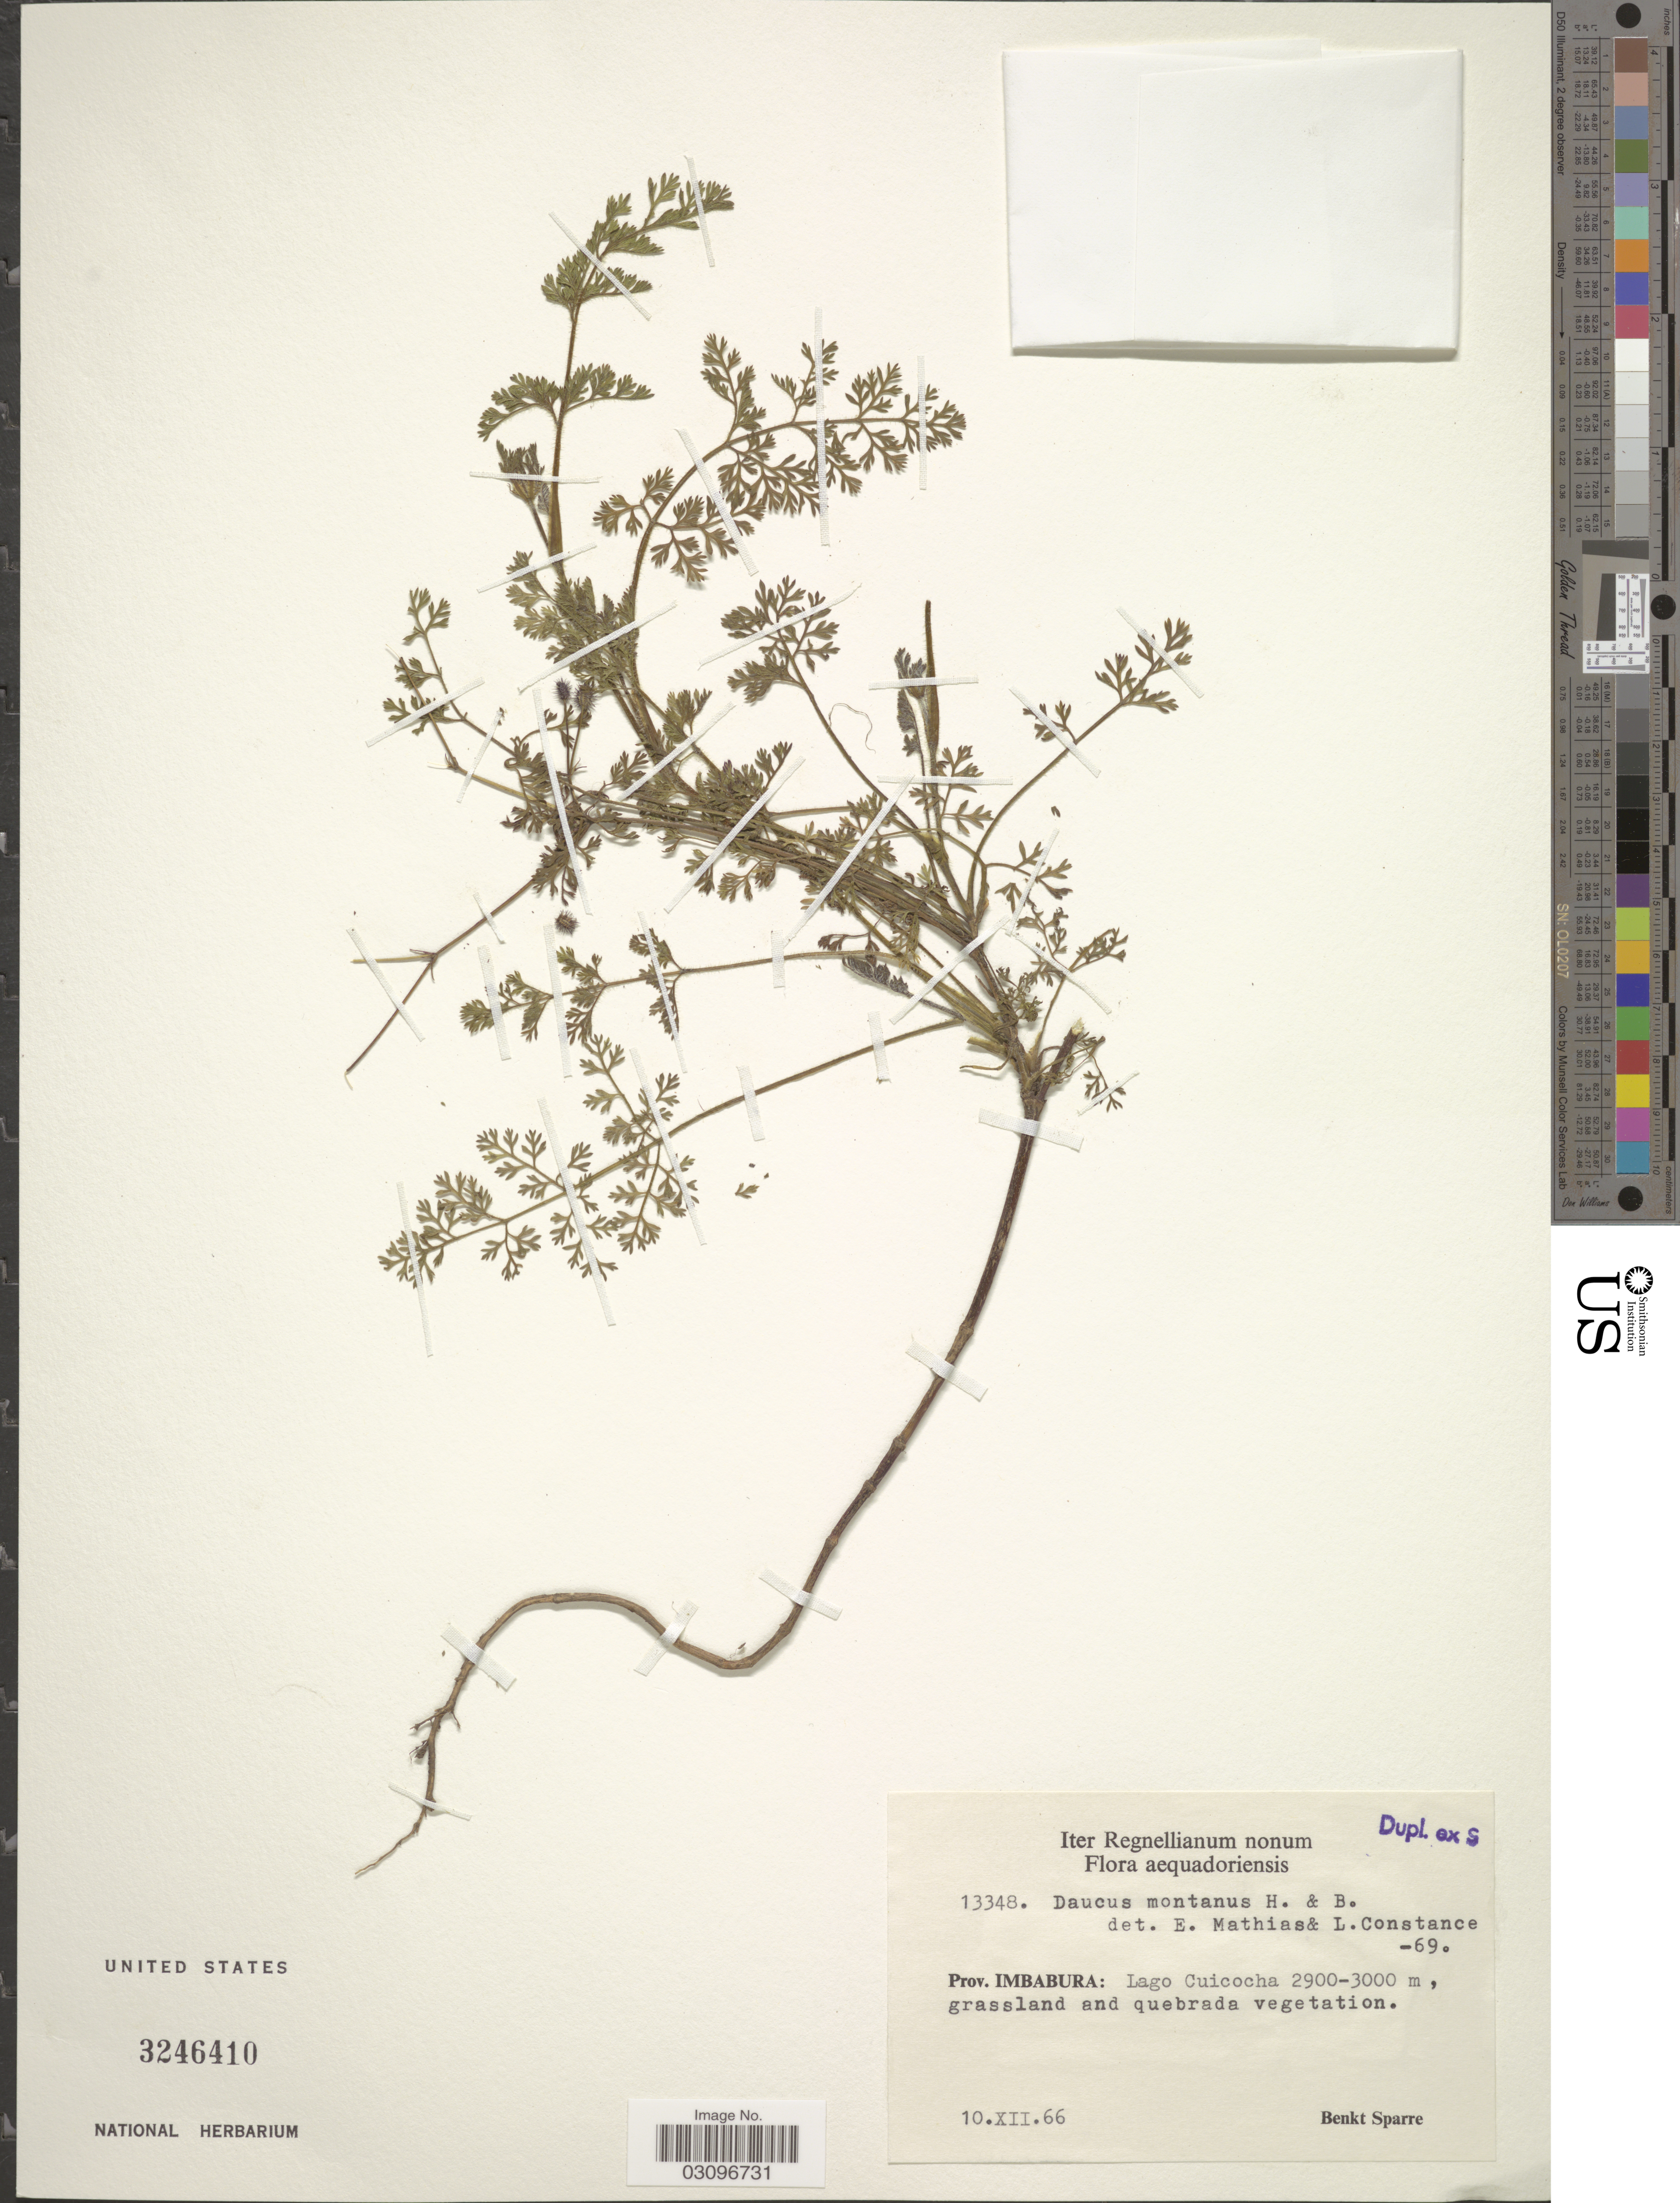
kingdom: Plantae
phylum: Tracheophyta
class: Magnoliopsida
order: Apiales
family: Apiaceae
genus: Daucus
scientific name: Daucus montanus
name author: Humb. & Bonpl. ex Spreng.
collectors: B. Sparre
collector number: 13348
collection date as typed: Transcribed d/m/y: 10/12/66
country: Ecuador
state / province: Imbabura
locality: Lago Cuicocha, grassland and quebrada vegetation.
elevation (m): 2900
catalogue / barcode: US 3246410